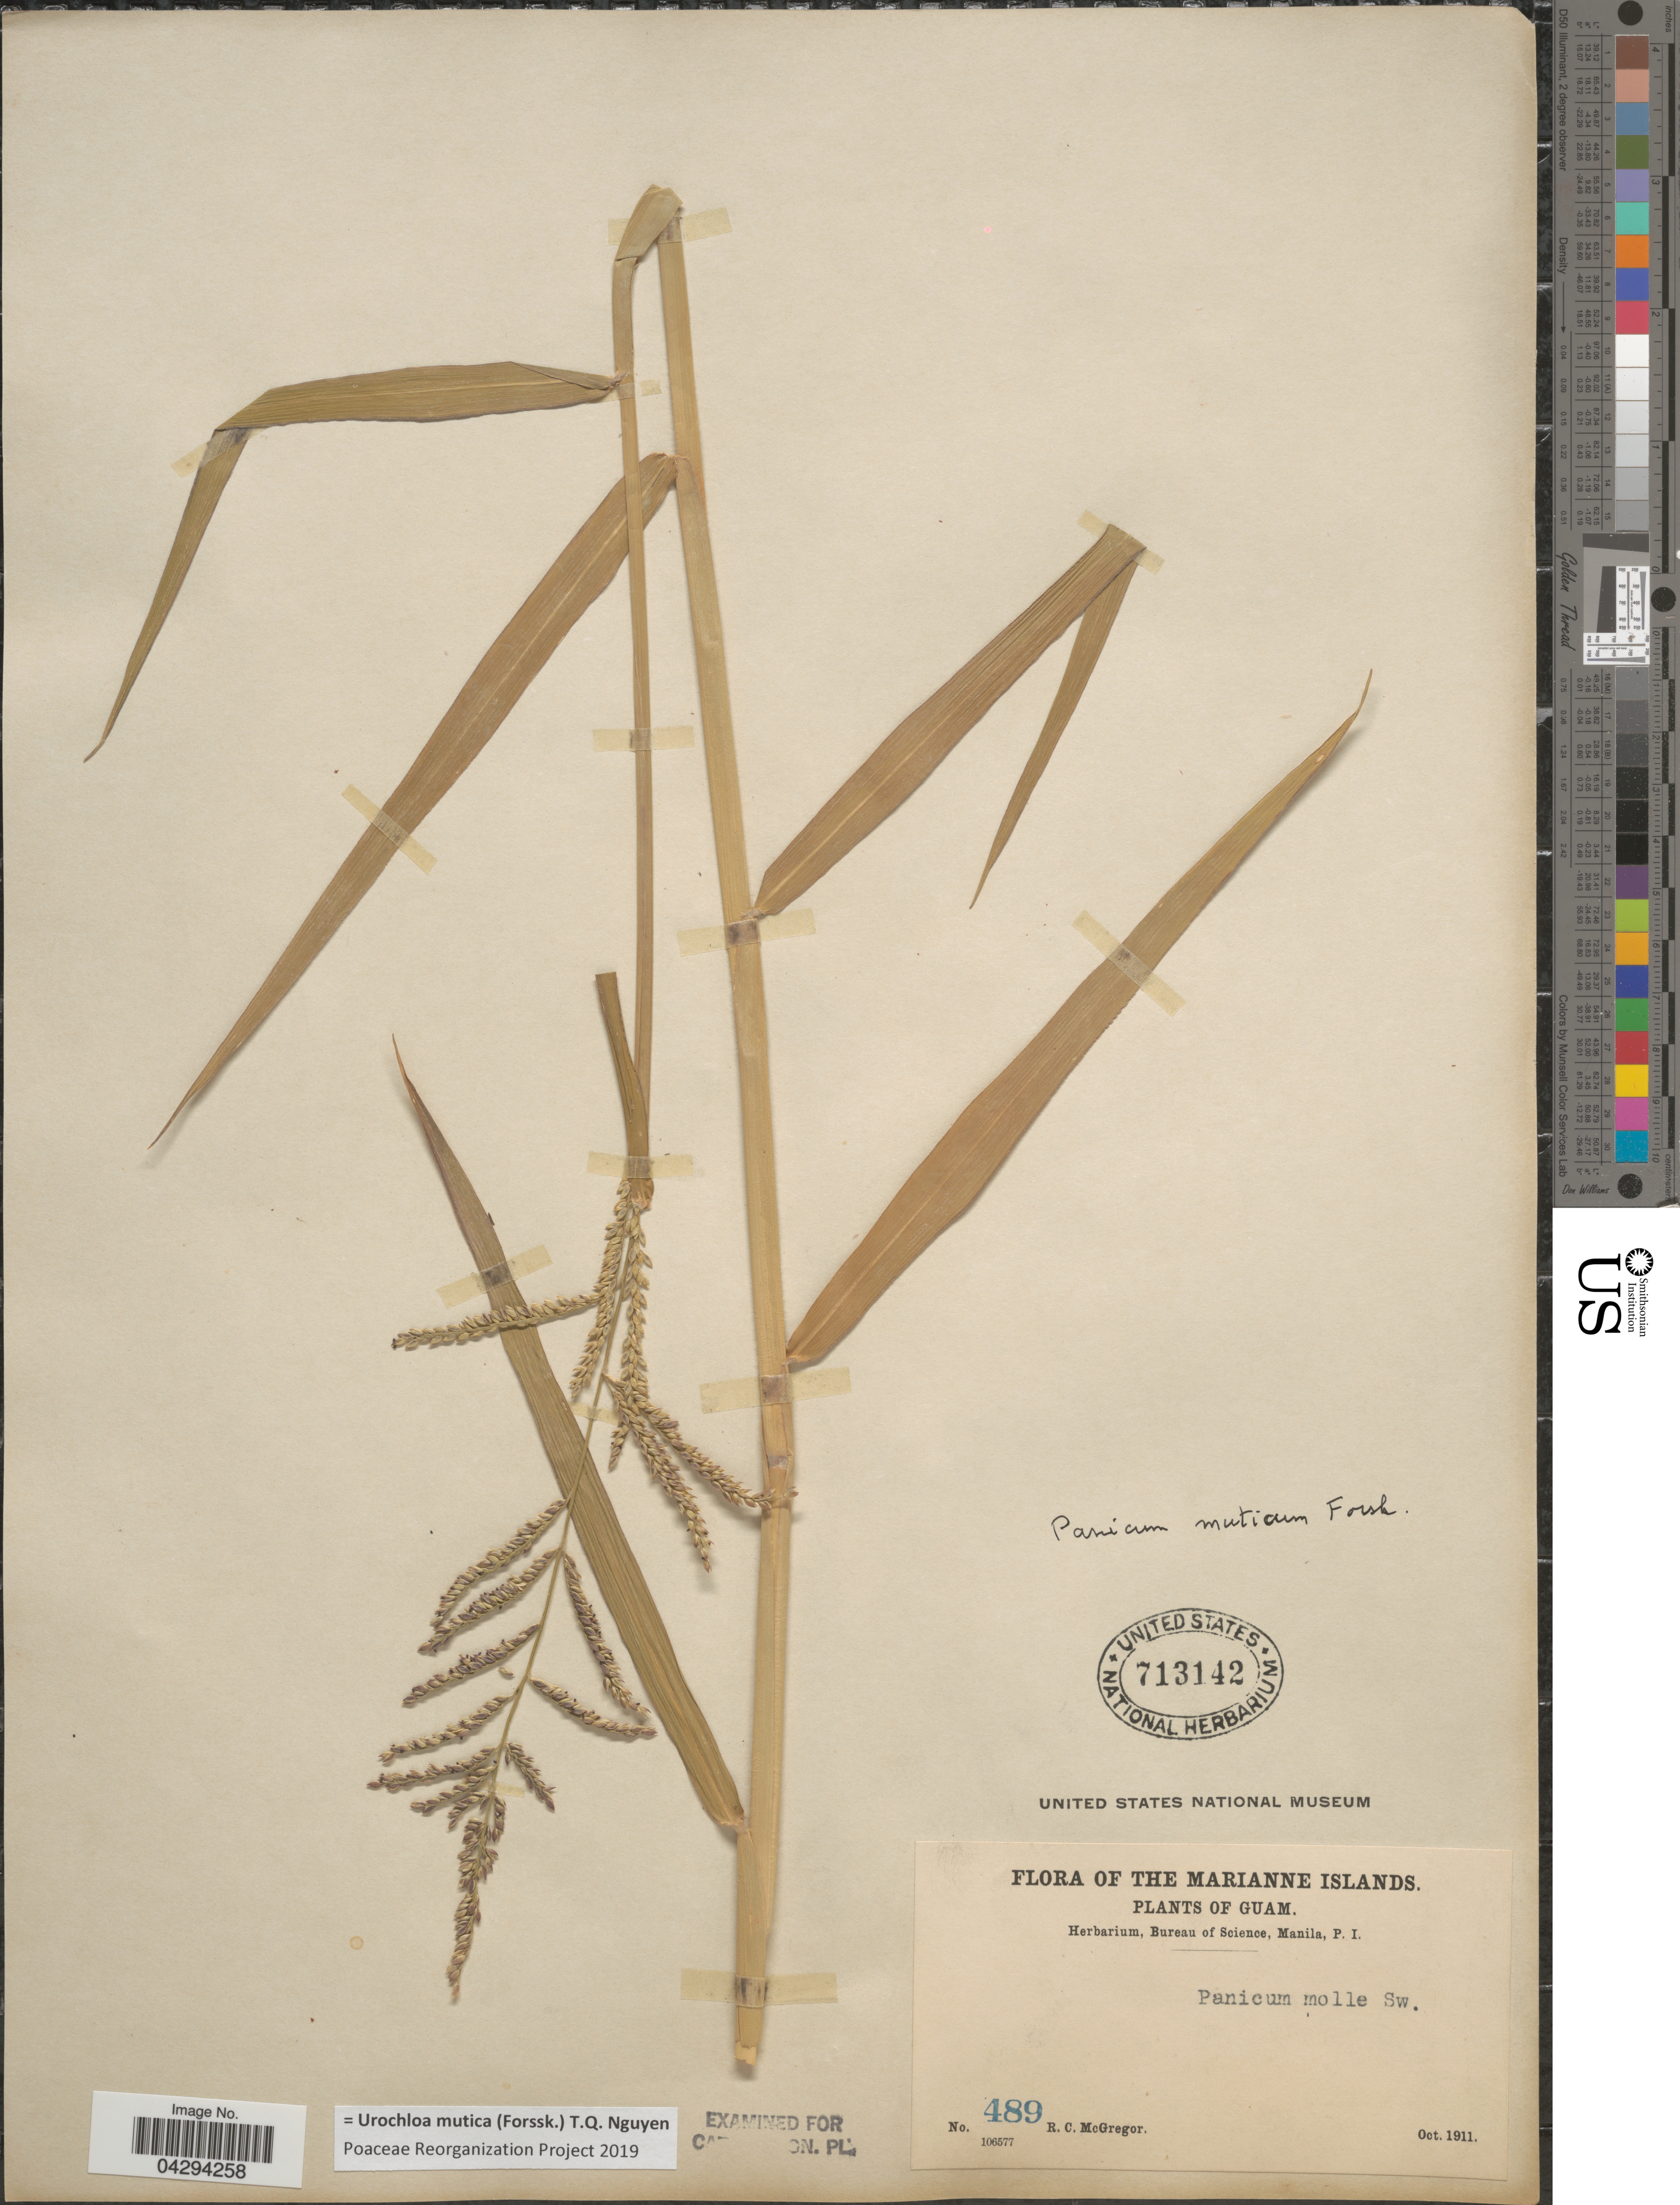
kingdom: Plantae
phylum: Tracheophyta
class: Liliopsida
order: Poales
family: Poaceae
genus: Urochloa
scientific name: Urochloa mutica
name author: (Forssk.) T.Q. Nguyen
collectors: R. C. McGregor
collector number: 489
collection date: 1911-10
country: Guam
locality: The Marianne Islands.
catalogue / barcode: US 713142